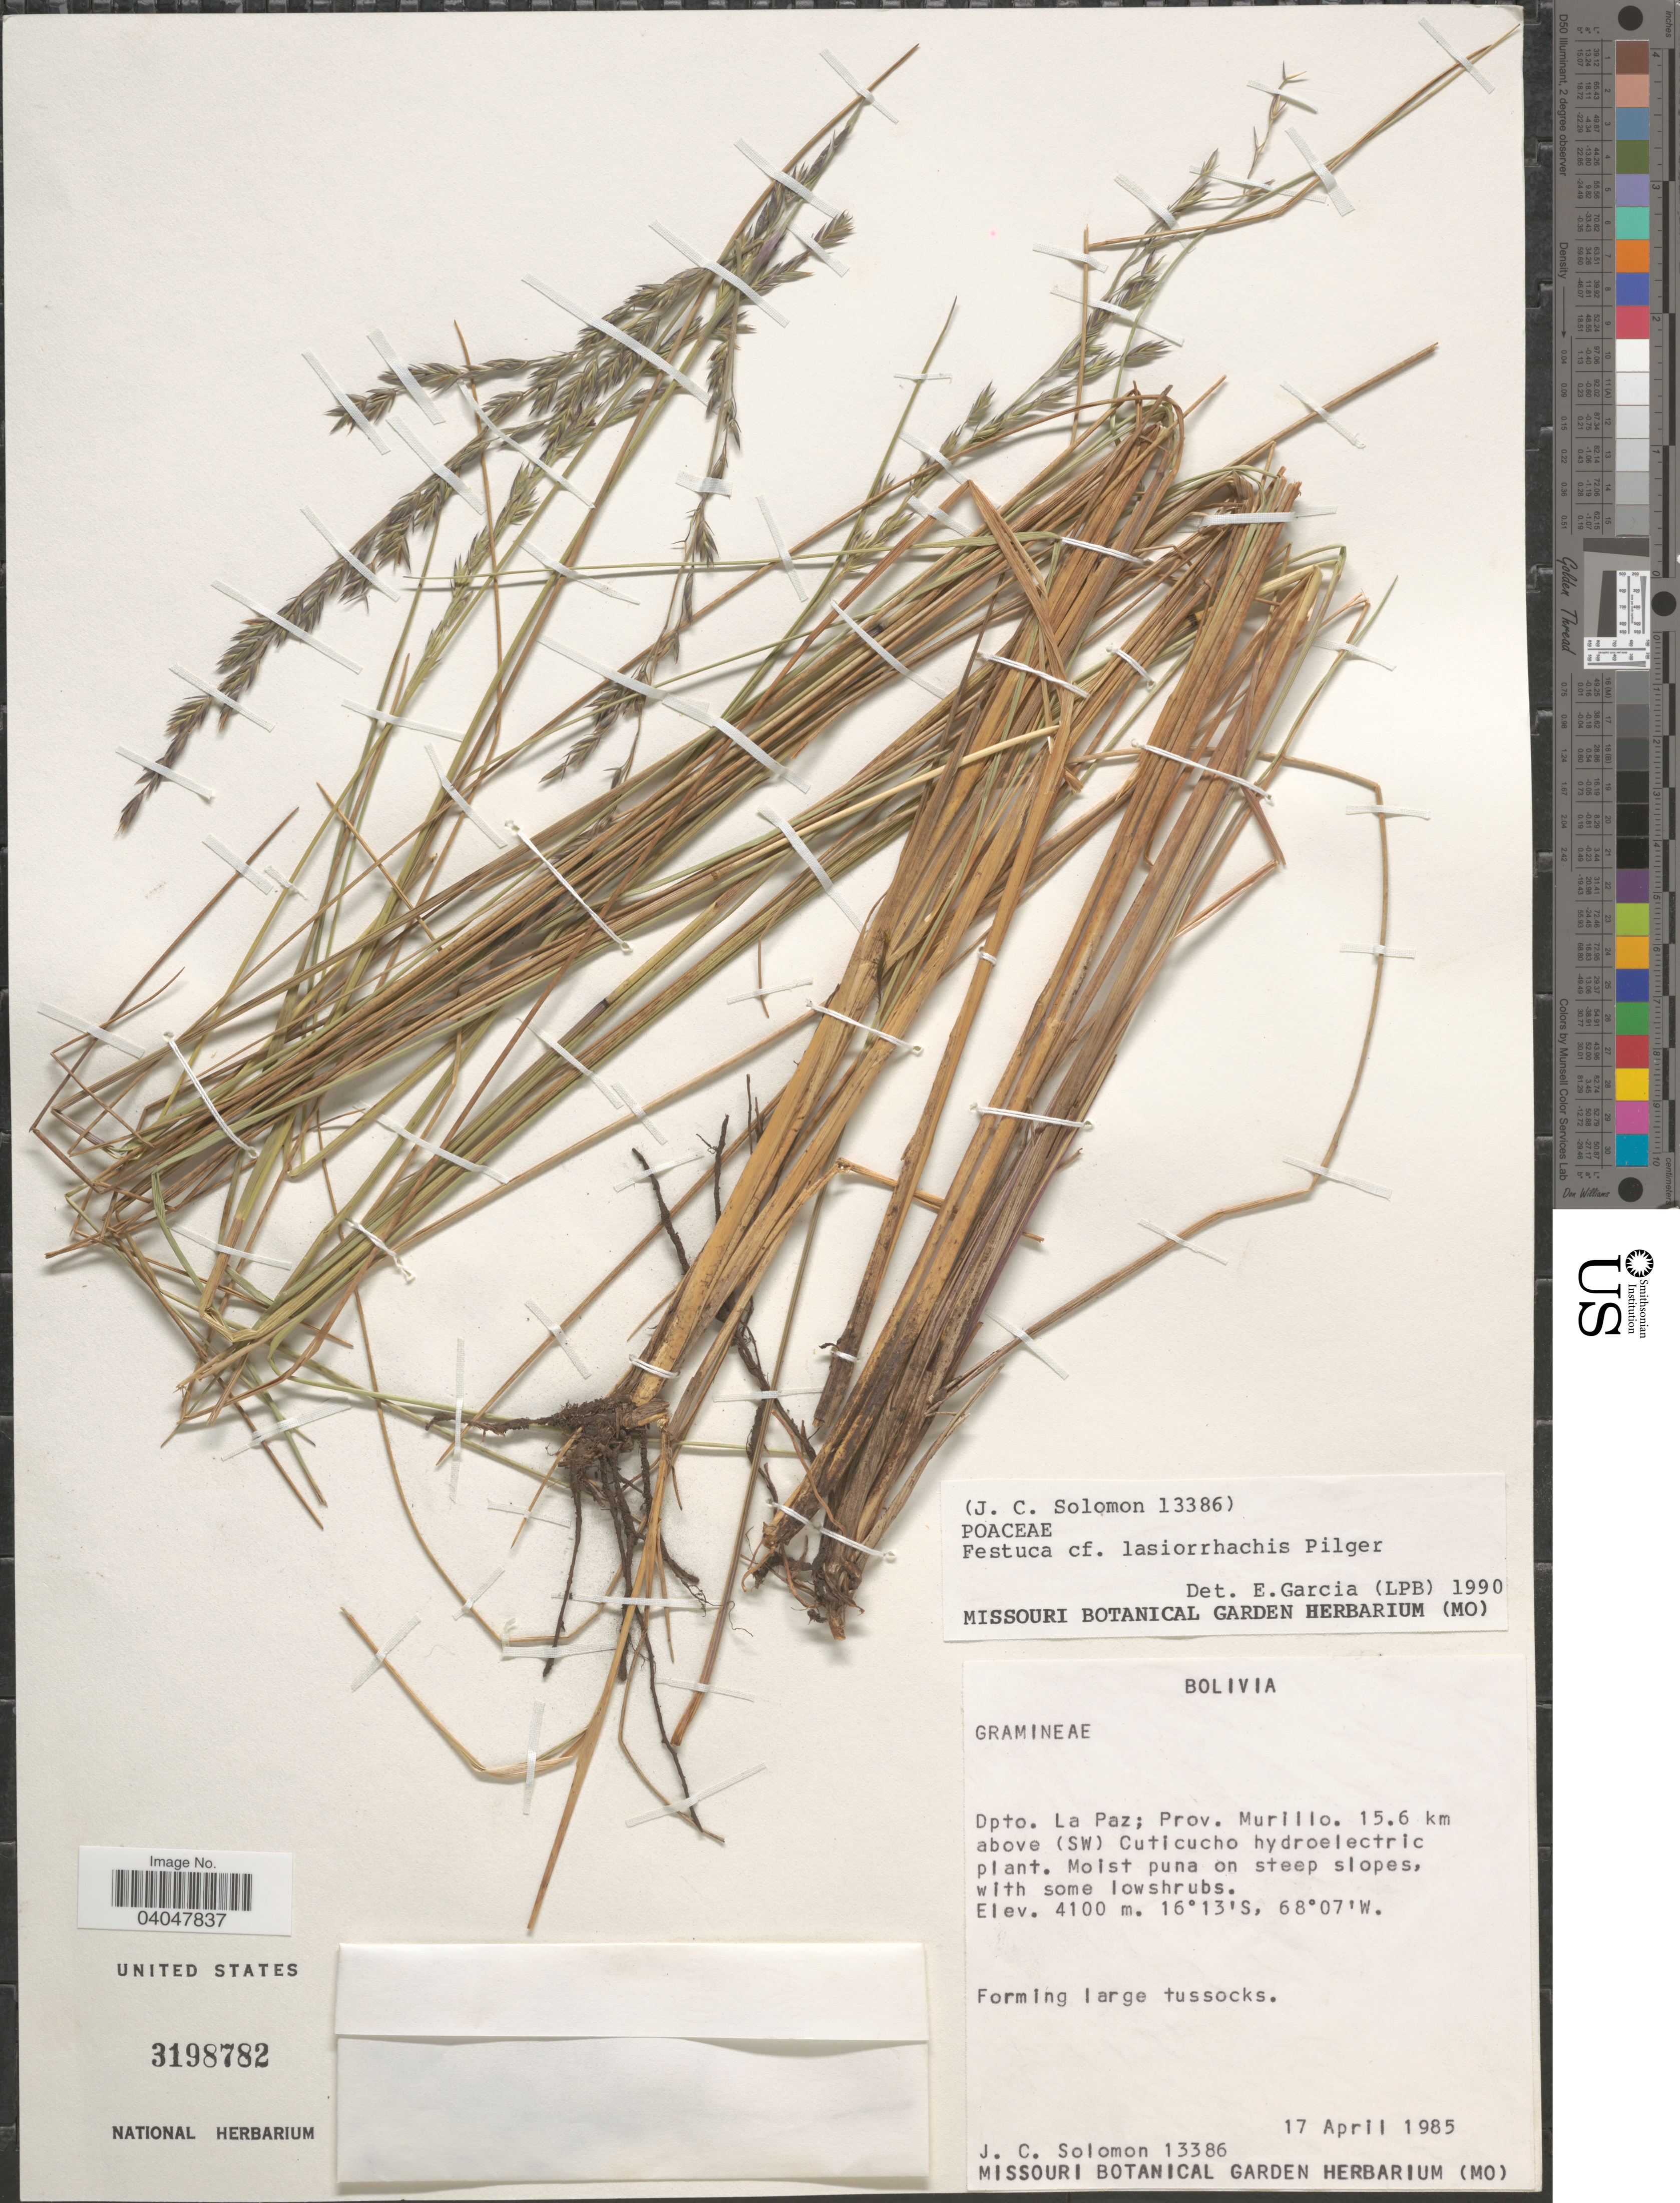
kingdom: Plantae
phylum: Tracheophyta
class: Liliopsida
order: Poales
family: Poaceae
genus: Festuca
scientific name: Festuca lasiorrhachis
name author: Pilg.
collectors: J. C. Solomon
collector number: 13386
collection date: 1985-04-17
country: Bolivia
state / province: La Paz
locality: Dpto. La Paz; Prov. Murillo. 15.6 km above (SW) Cuticucho hydroelectric plant.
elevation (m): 4100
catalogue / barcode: US 3198782